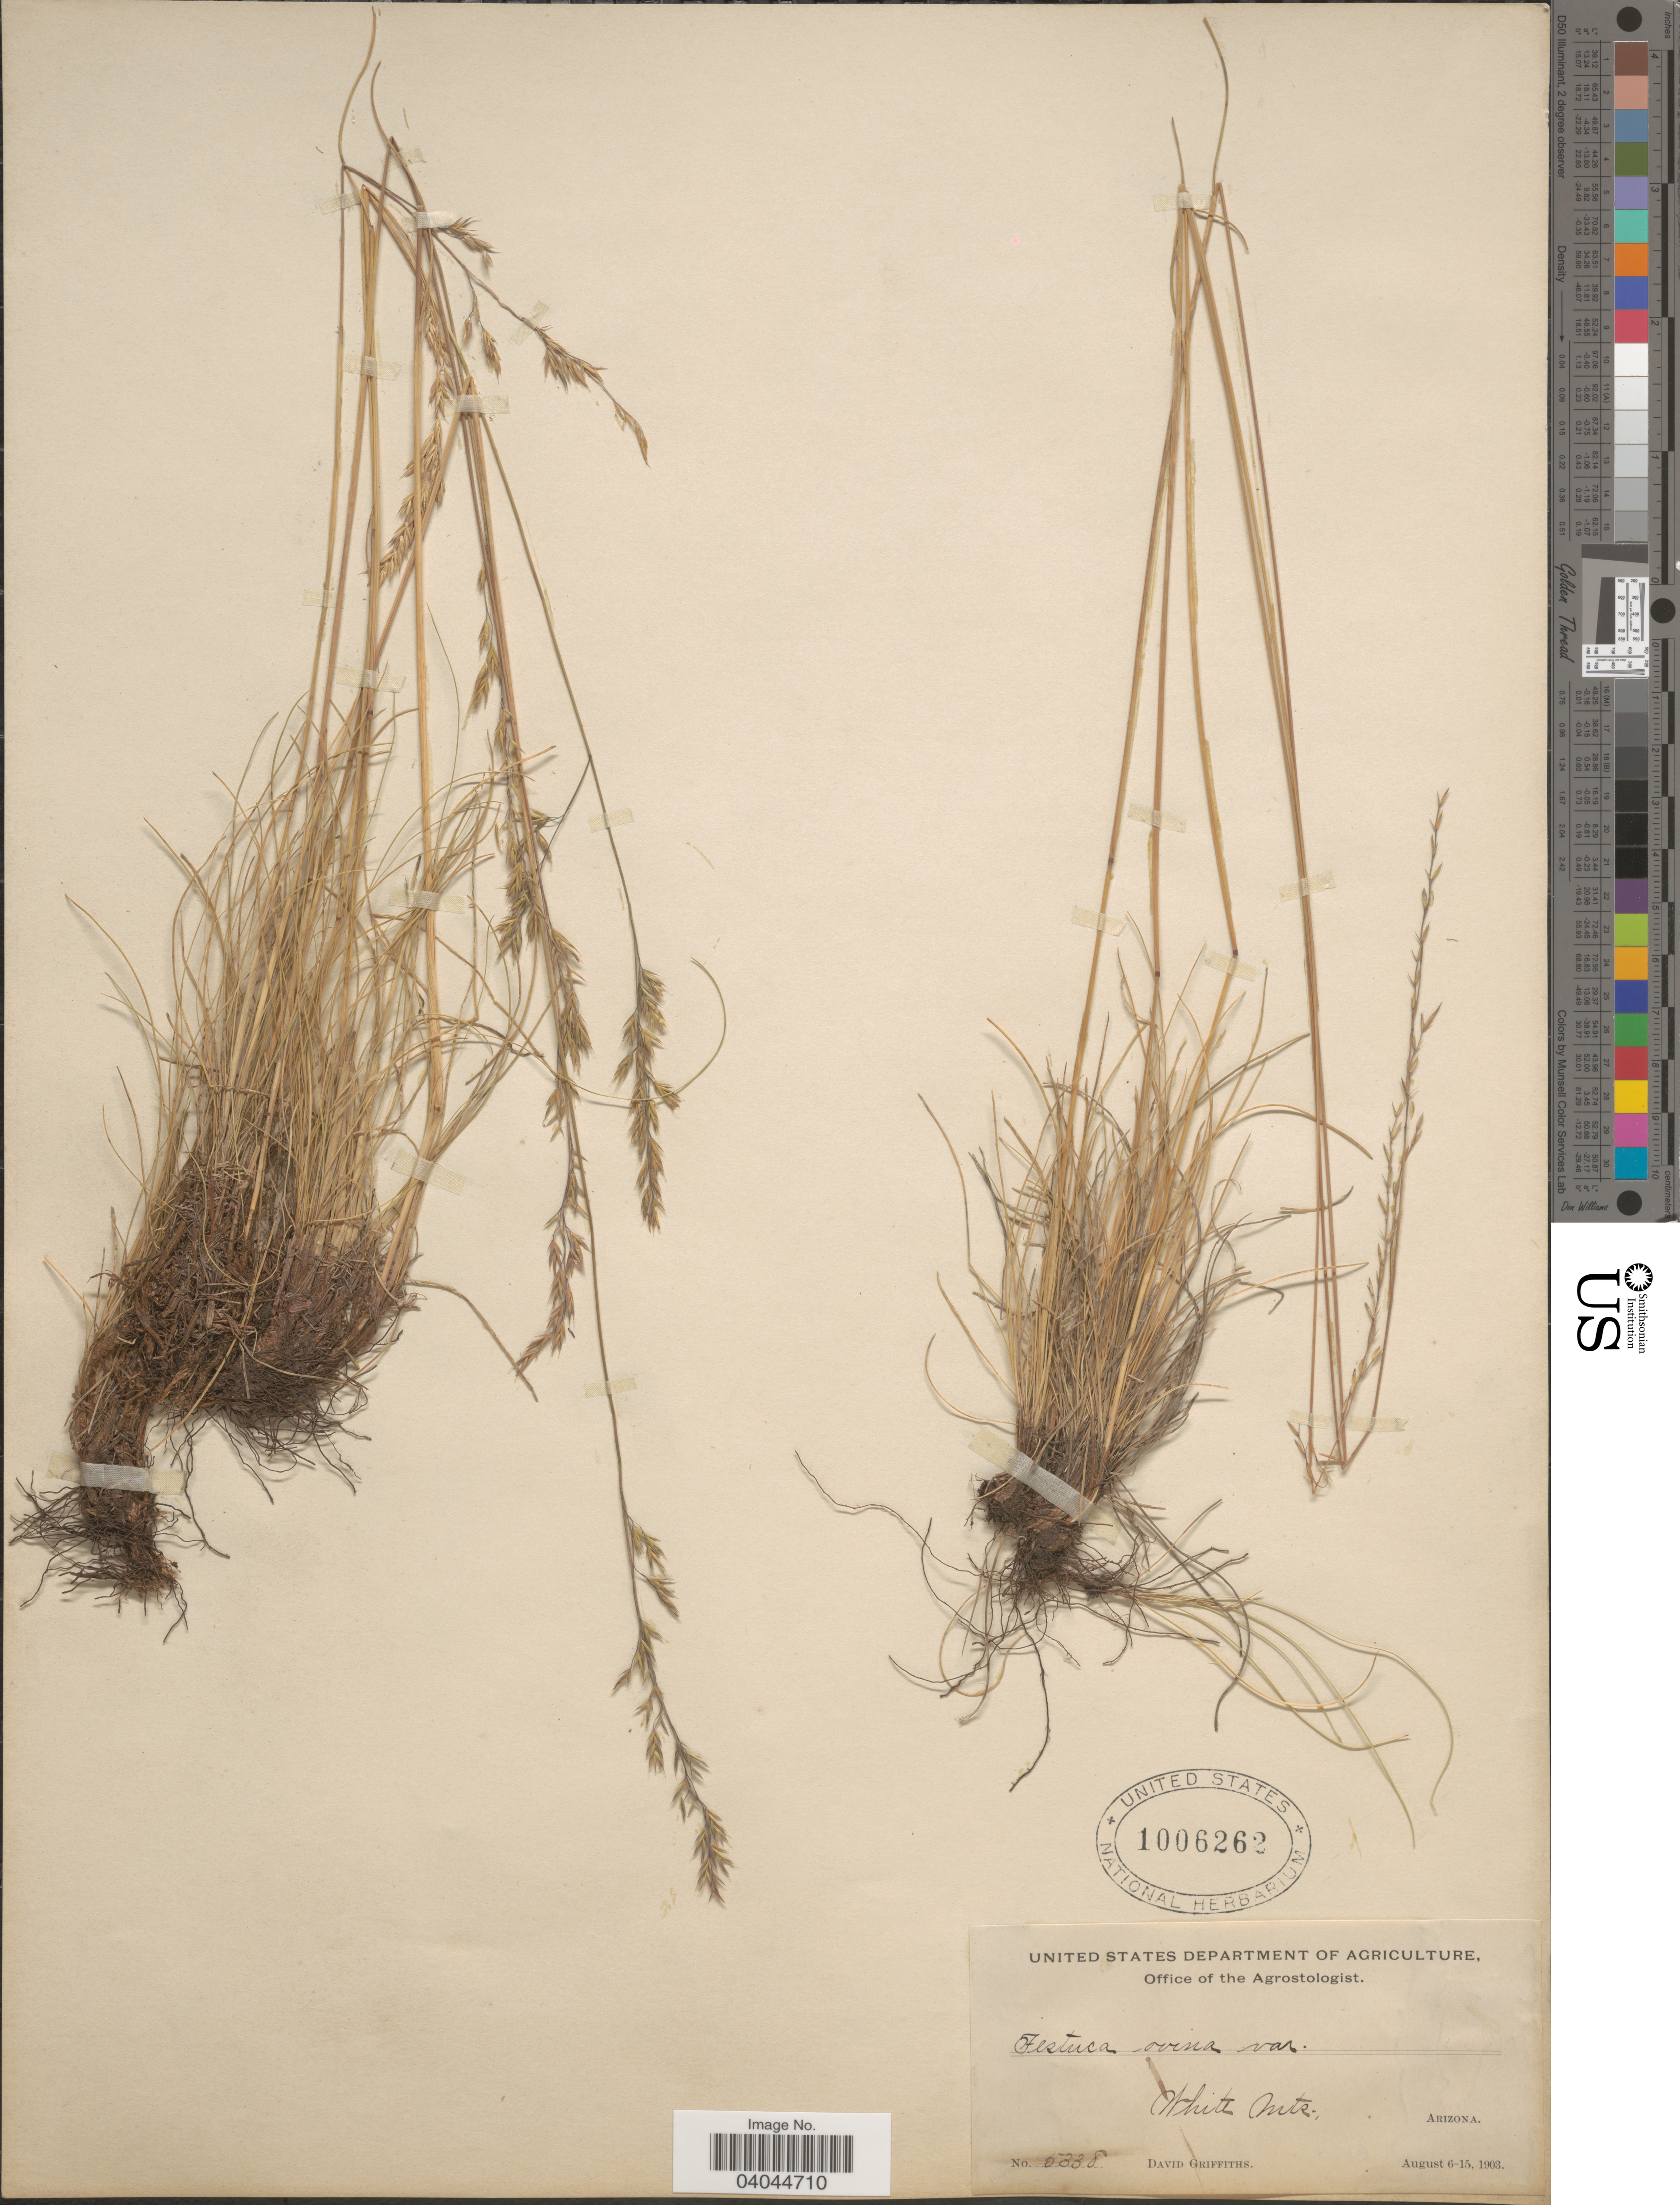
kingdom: Plantae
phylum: Tracheophyta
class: Liliopsida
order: Poales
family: Poaceae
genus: Festuca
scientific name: Festuca ovina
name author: L.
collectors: D. Griffiths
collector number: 5338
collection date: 1903-08-06/1903-08-15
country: United States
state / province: Arizona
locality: White Mts.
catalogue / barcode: US 1006262